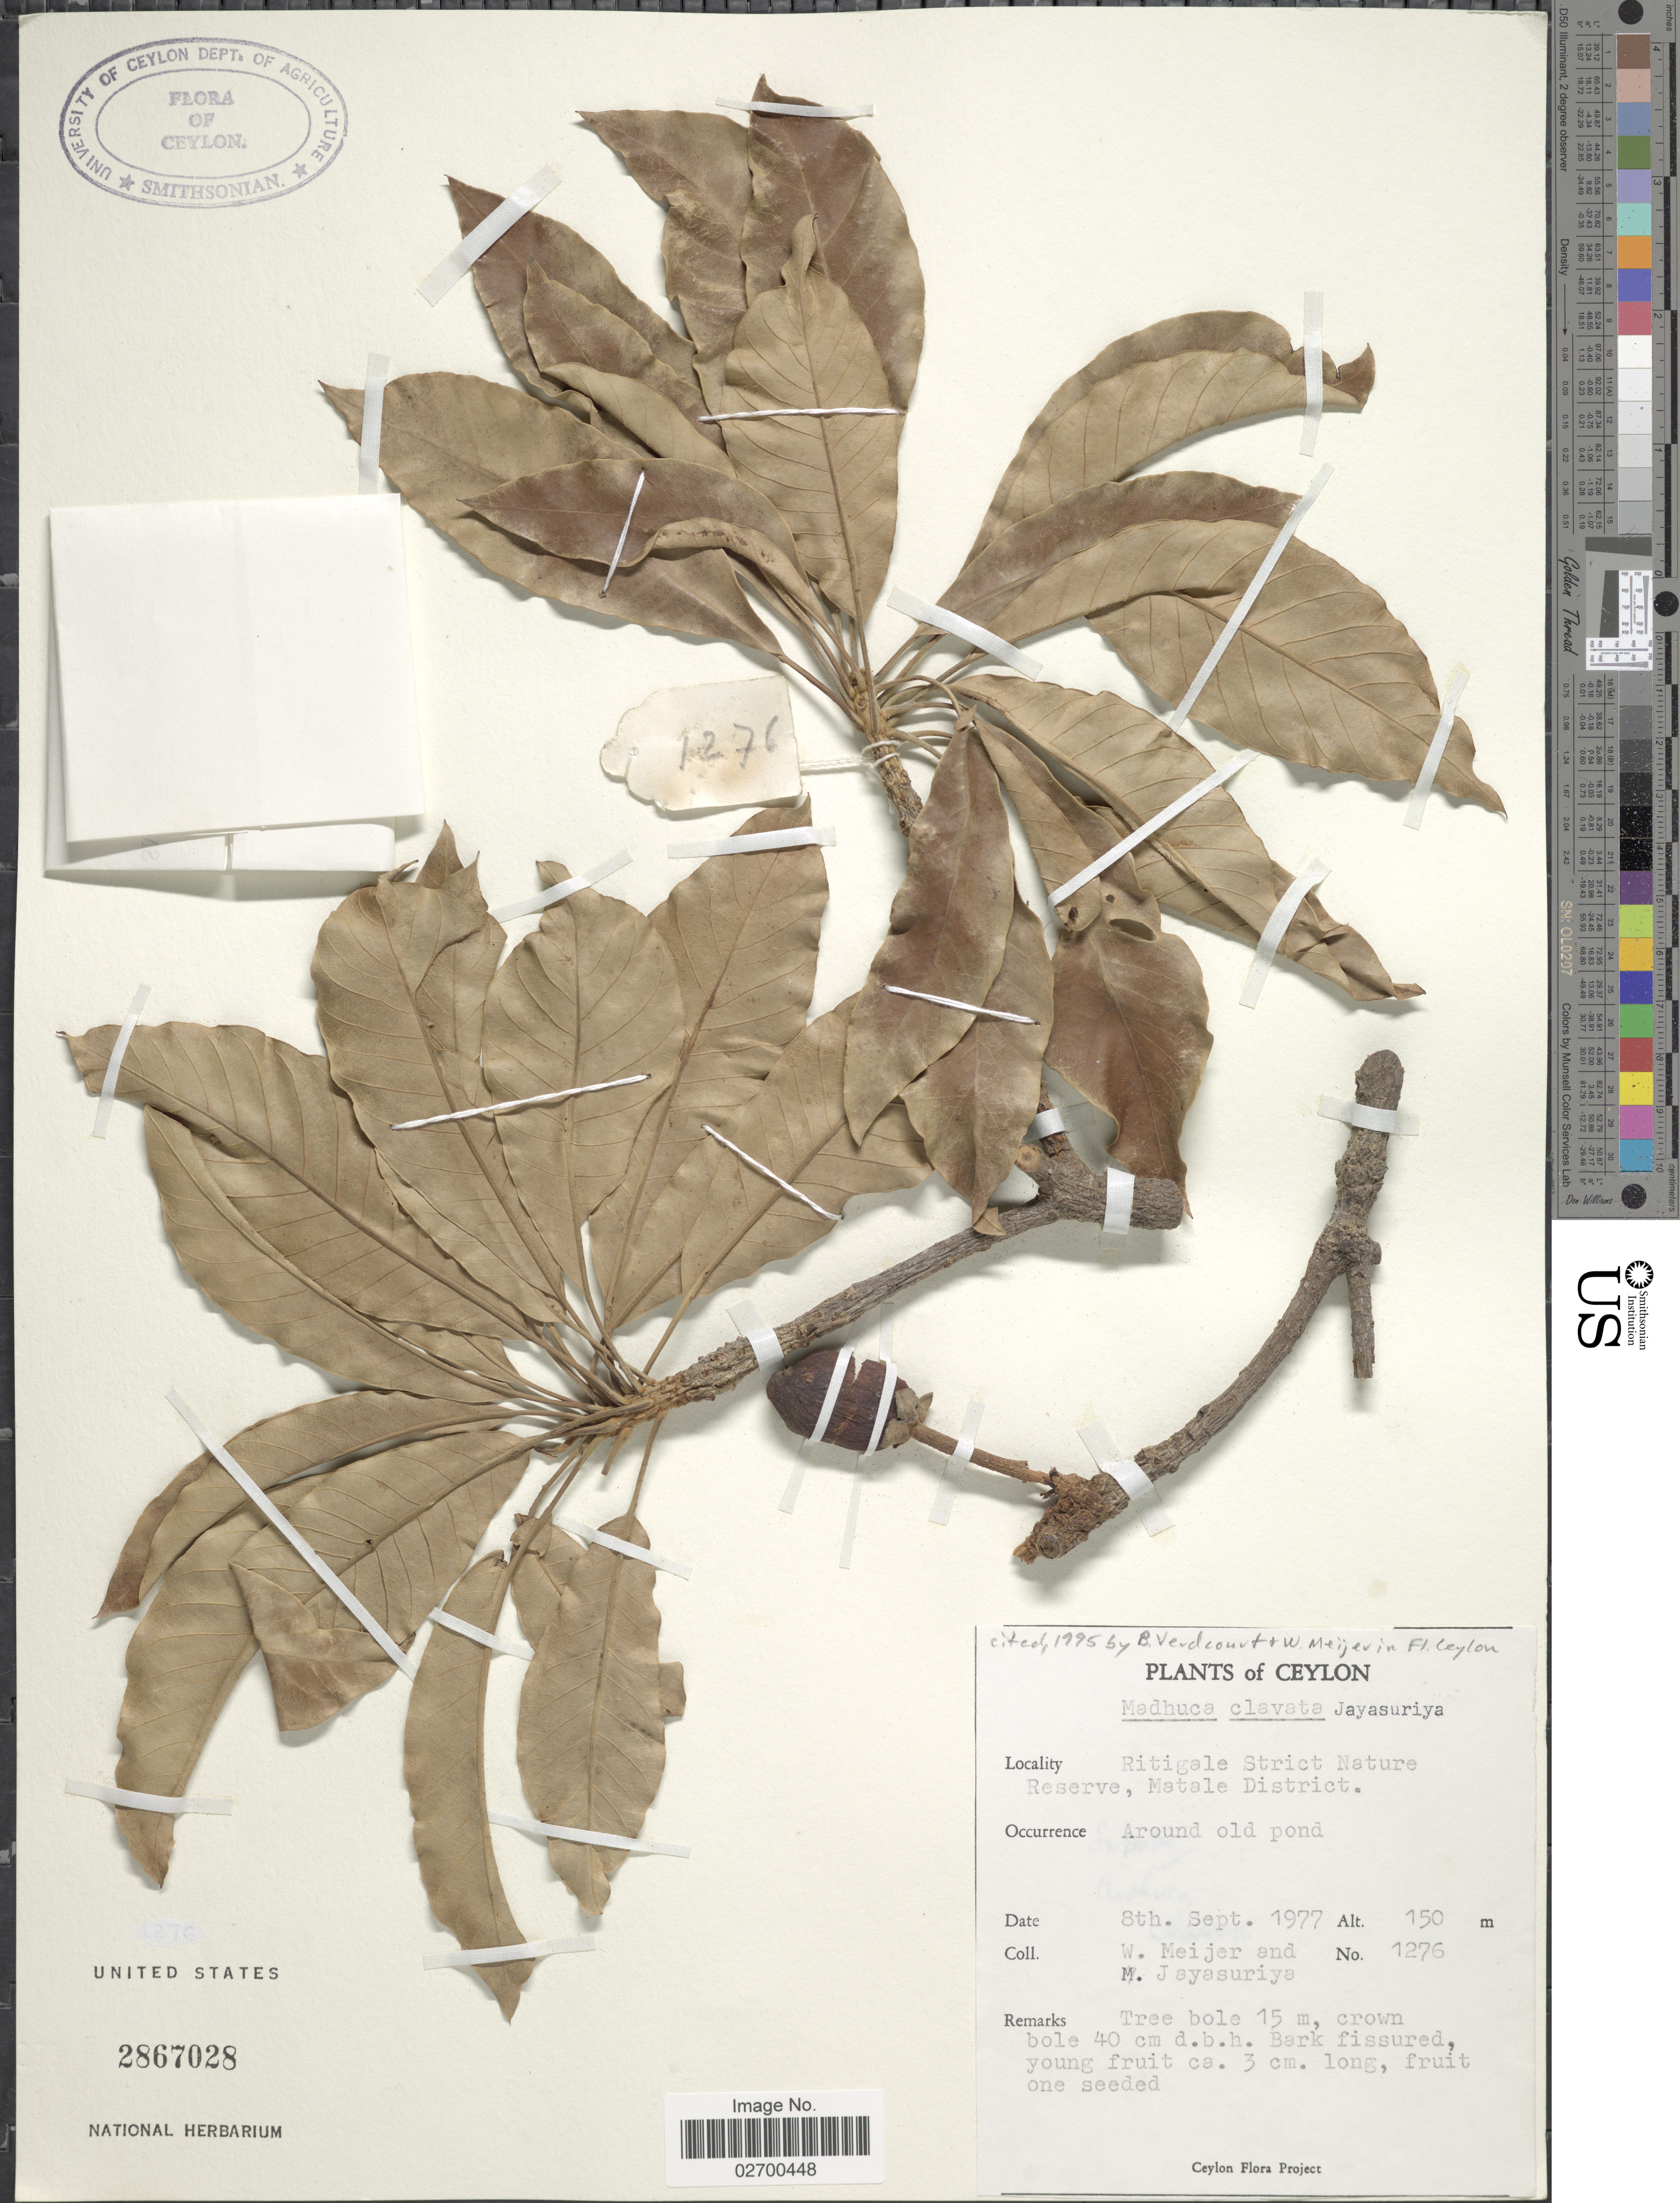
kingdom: Plantae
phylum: Tracheophyta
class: Magnoliopsida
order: Ericales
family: Sapotaceae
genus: Madhuca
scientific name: Madhuca clavata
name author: Jayas.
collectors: W. Meijer & M. Jayasuriya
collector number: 1276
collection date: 1977-09-08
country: Sri Lanka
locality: Ceylon. Ritigale Strict Nature Reserve, Matale District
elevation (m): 150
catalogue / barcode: US 2867028